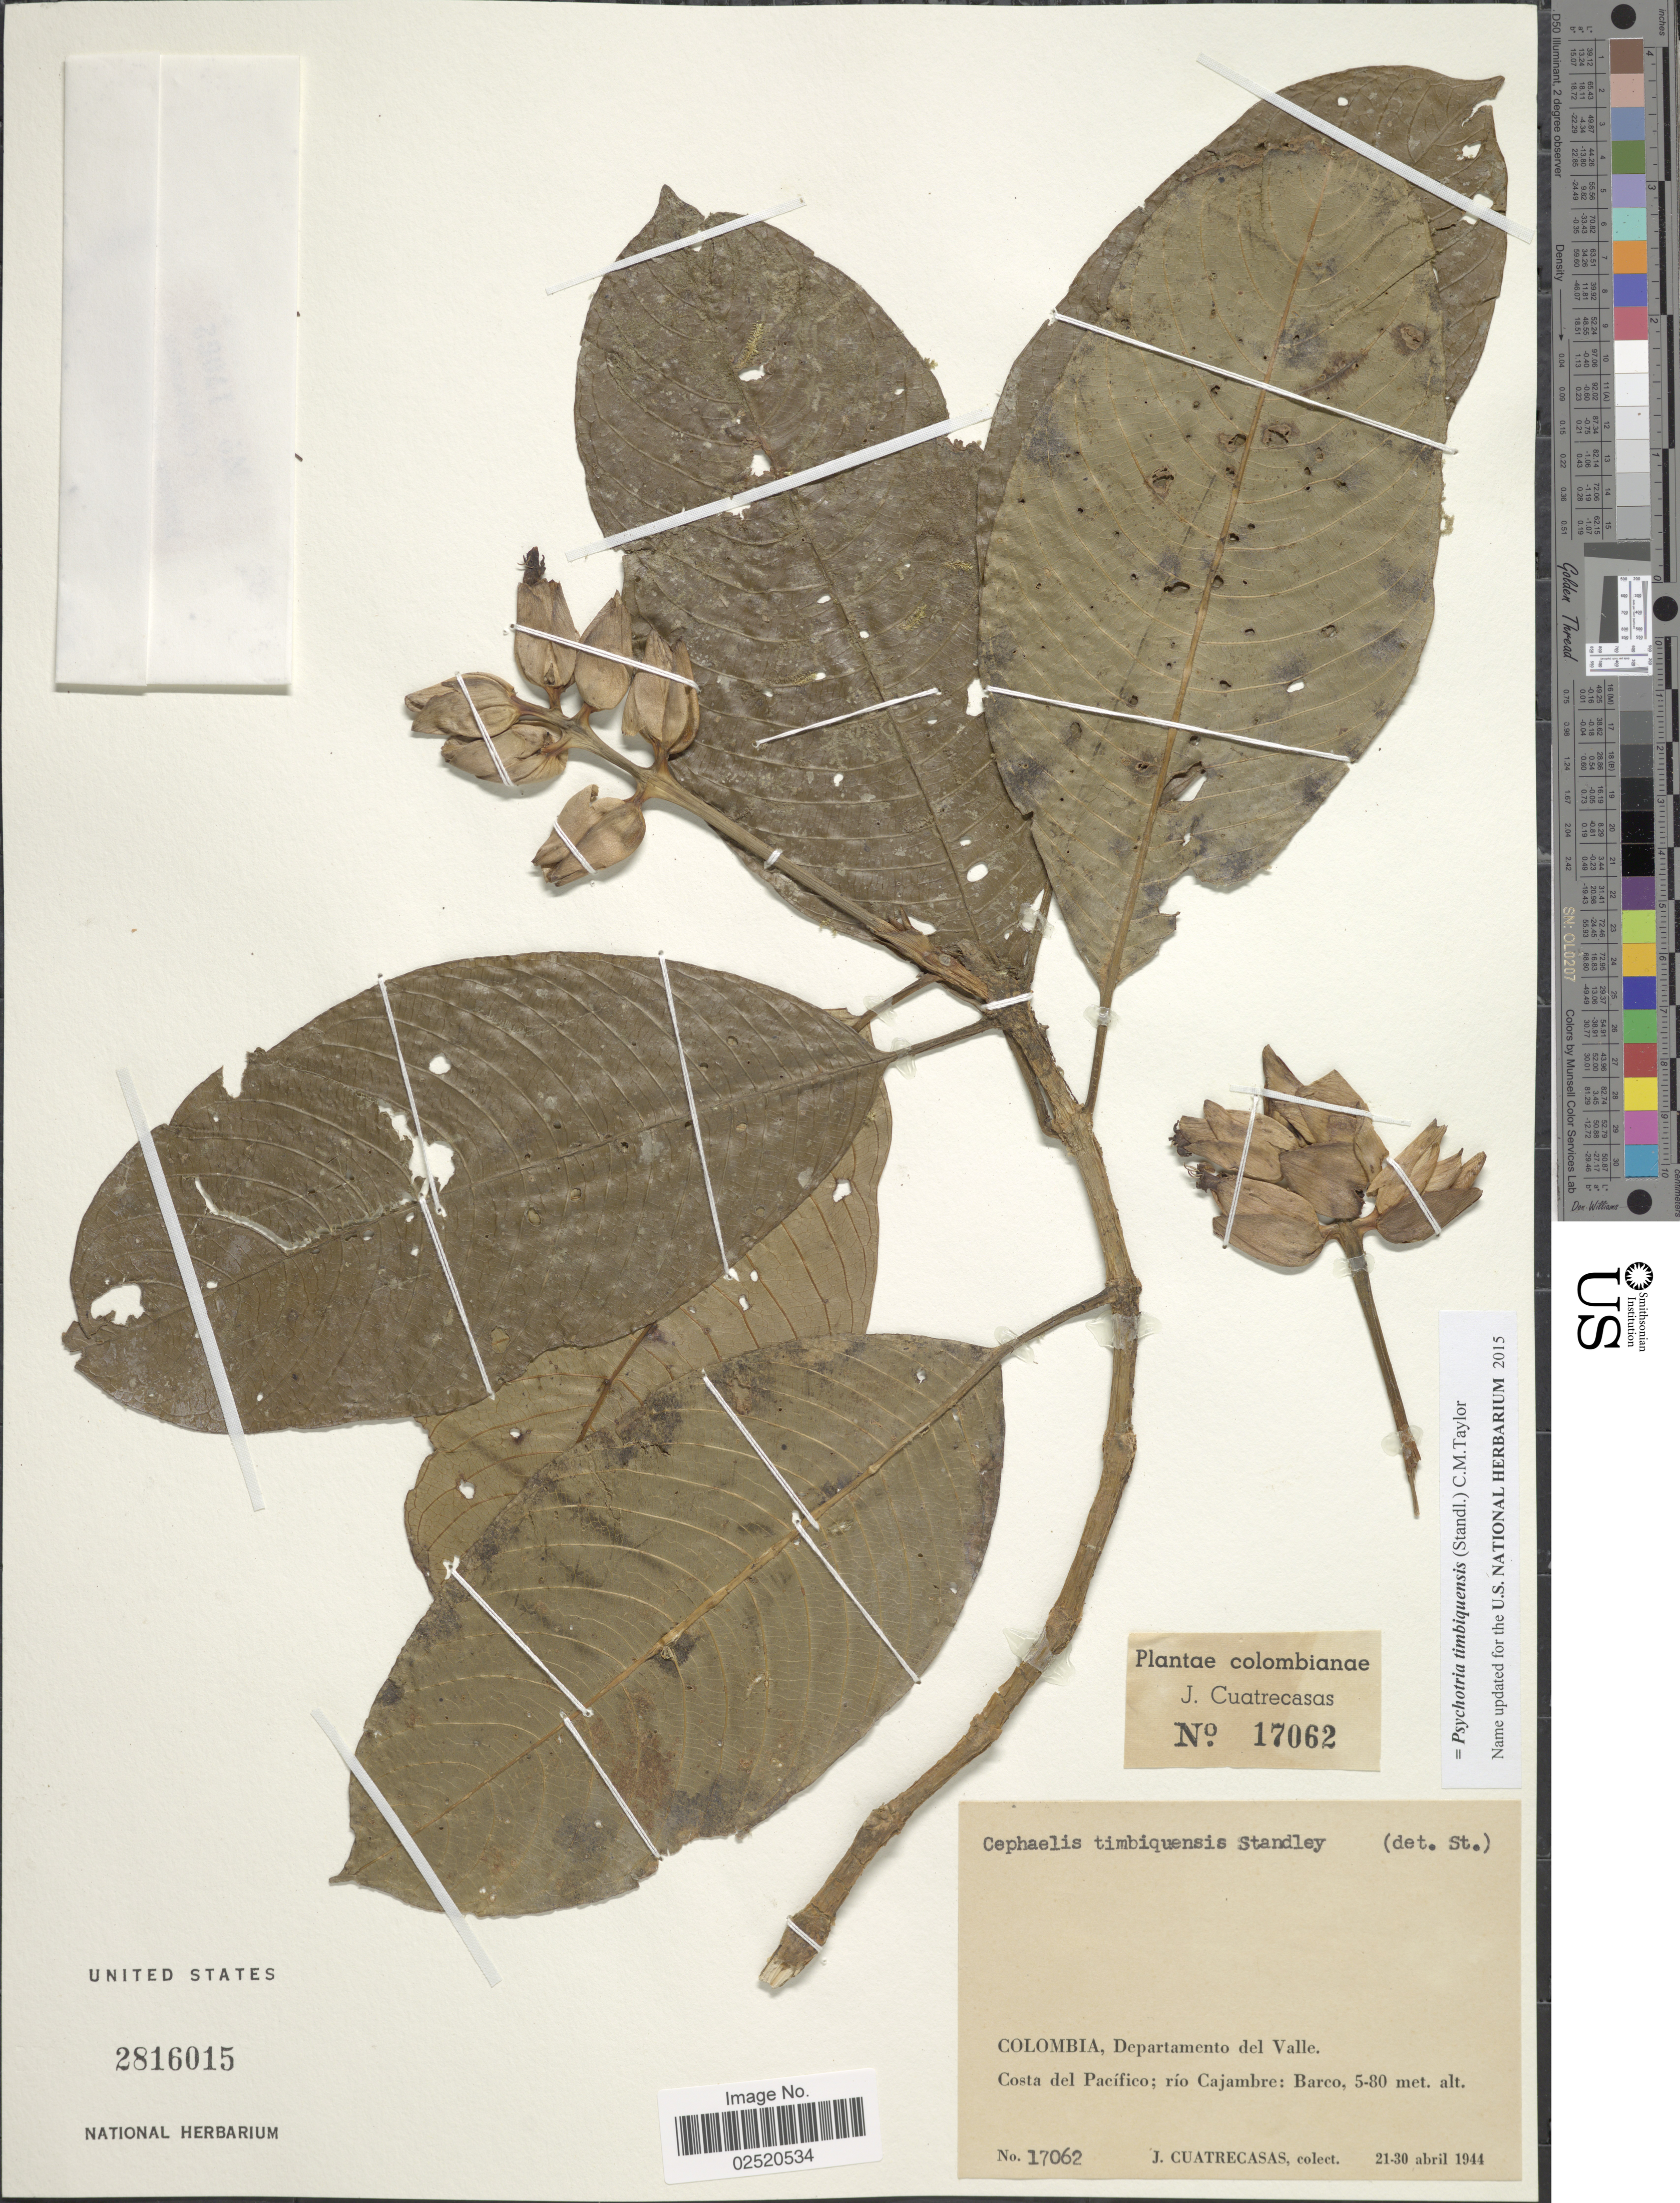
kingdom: Plantae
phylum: Tracheophyta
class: Magnoliopsida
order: Gentianales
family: Rubiaceae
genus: Psychotria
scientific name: Psychotria timbiquensis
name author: (Standl.) C.M. Taylor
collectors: J. Cuatrecasas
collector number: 17062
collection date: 1944-04-21/1944-04-30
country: Colombia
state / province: Valle del Cauca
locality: Departamento del Valle. Costa del Pacífico; río Cajambre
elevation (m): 5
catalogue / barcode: US 2816015